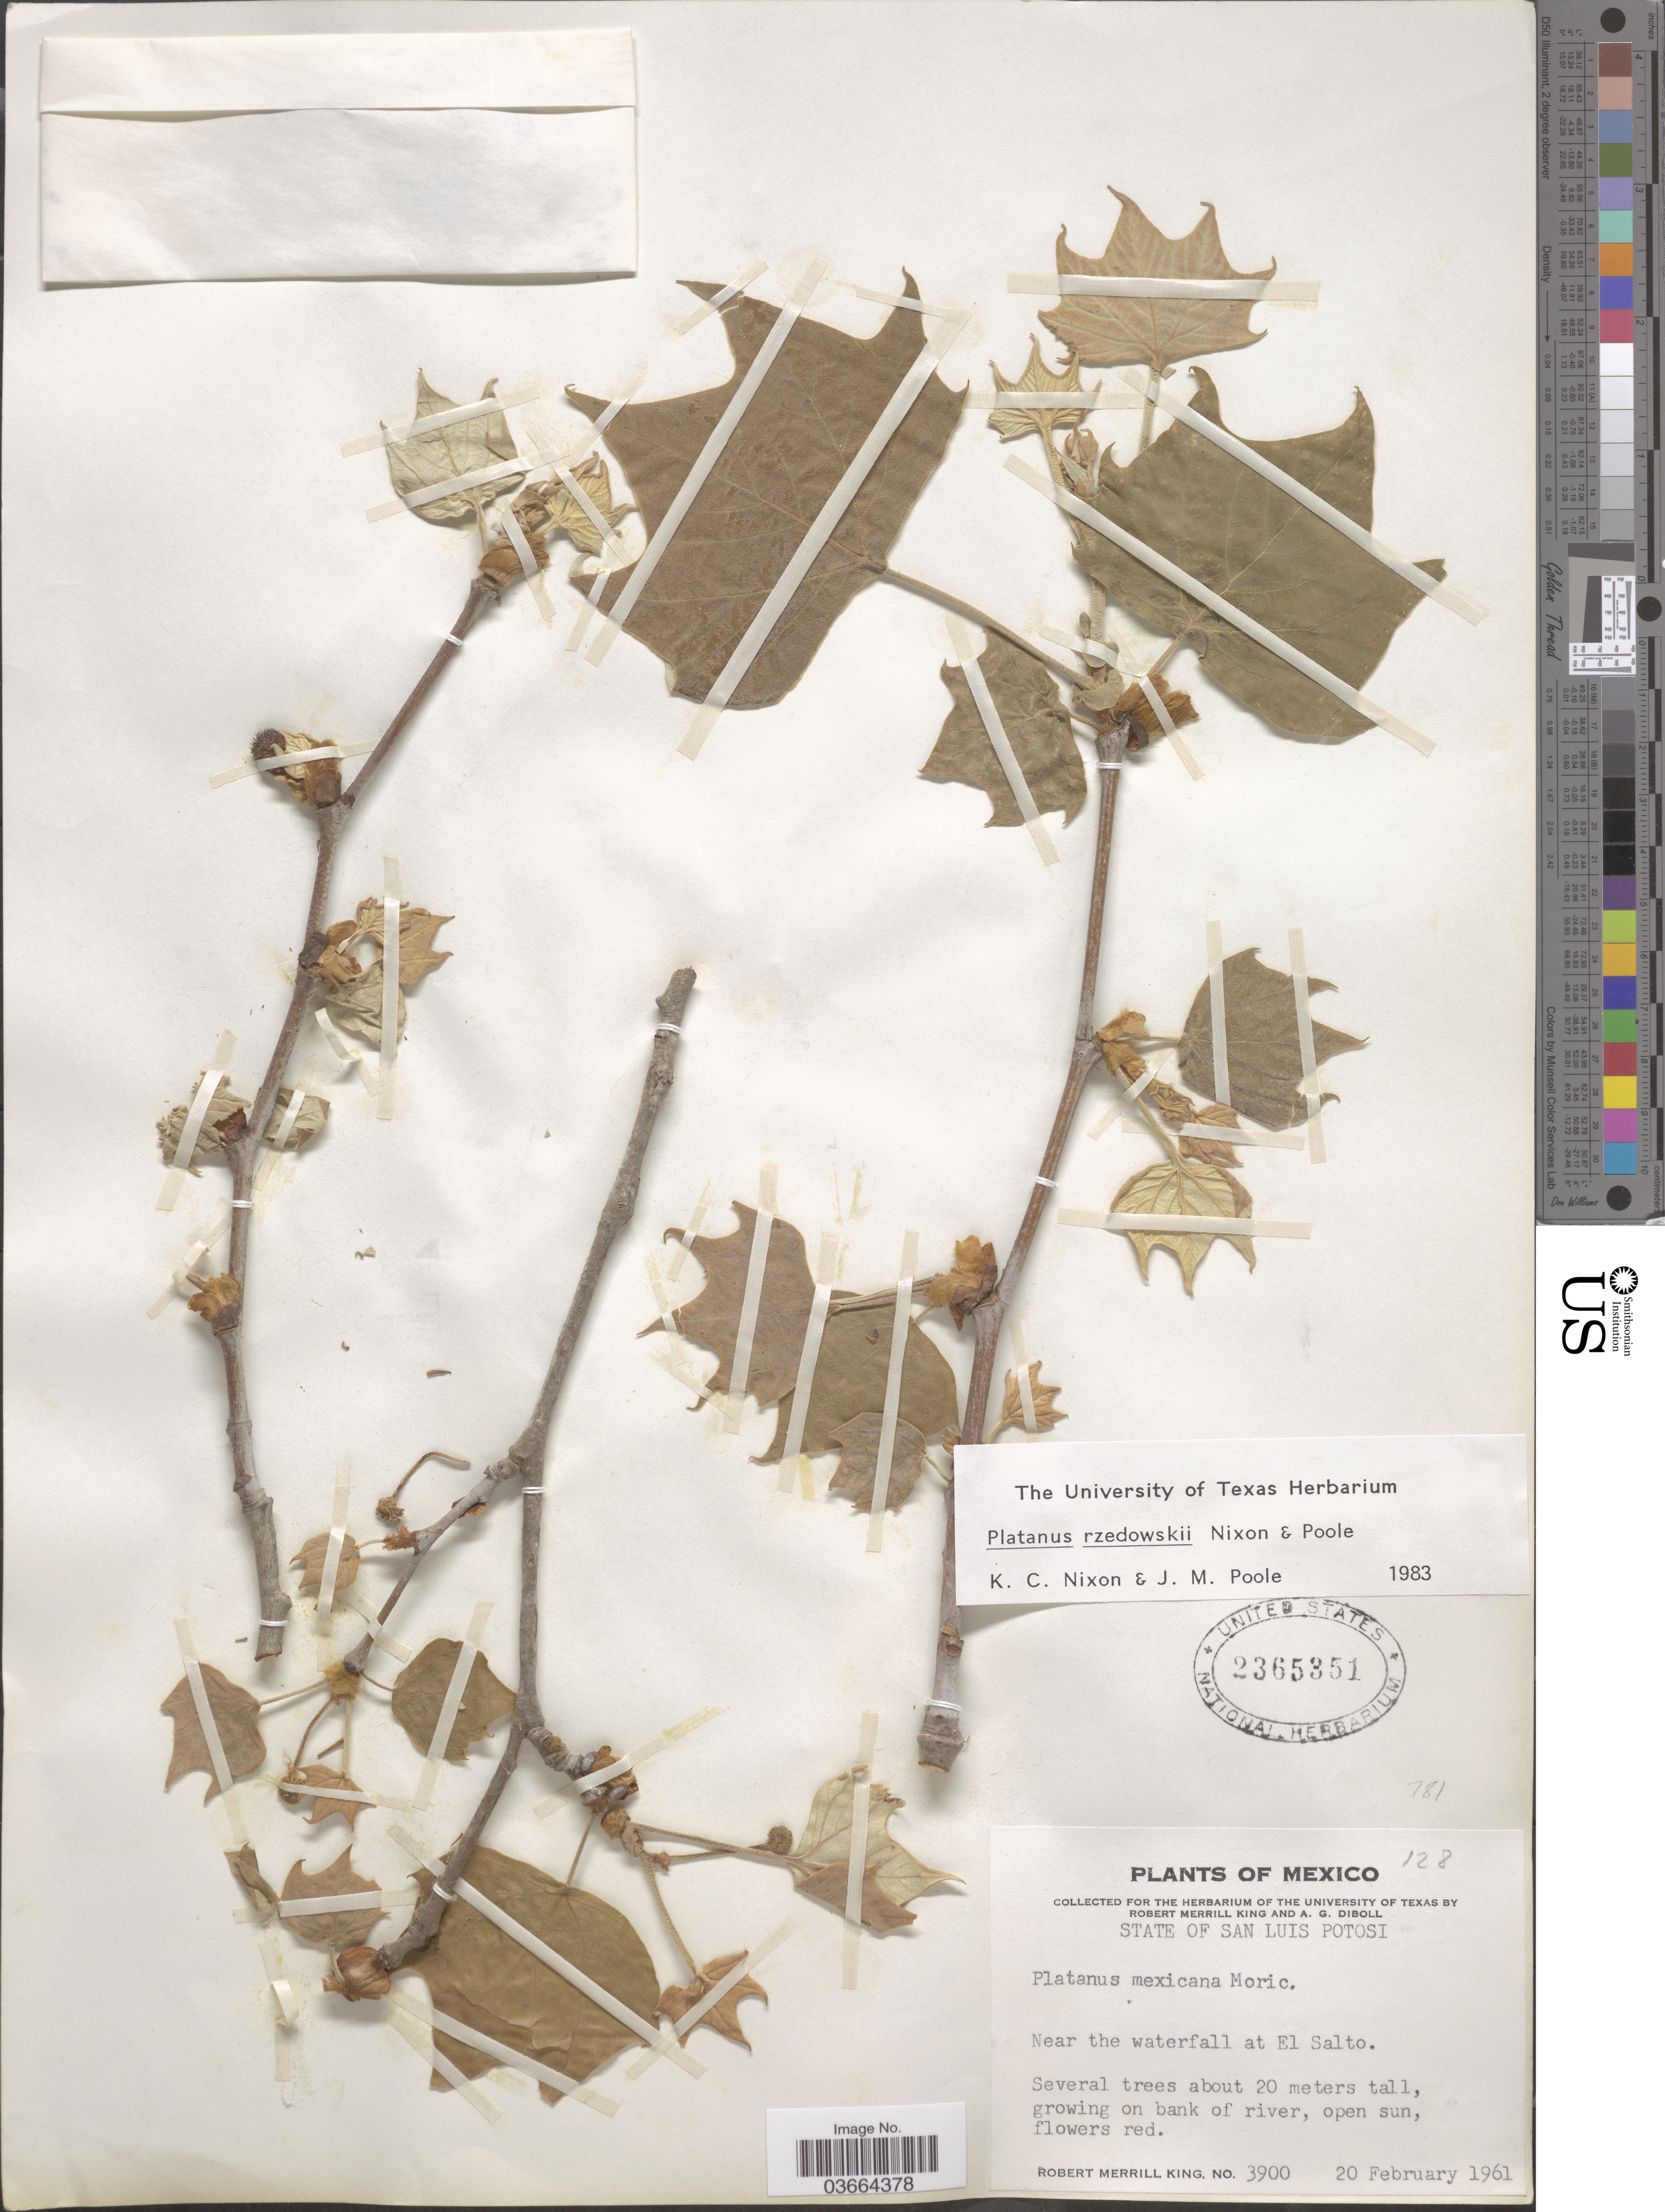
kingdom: Plantae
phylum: Tracheophyta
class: Magnoliopsida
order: Proteales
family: Platanaceae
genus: Platanus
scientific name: Platanus rzedowskii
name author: Nixon & J.M. Poole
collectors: R. M. King & A. Diboll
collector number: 3900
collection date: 1961-02-20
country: Mexico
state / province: San Luis Potosí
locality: Near the waterfall at El Salto.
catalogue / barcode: US 2365351